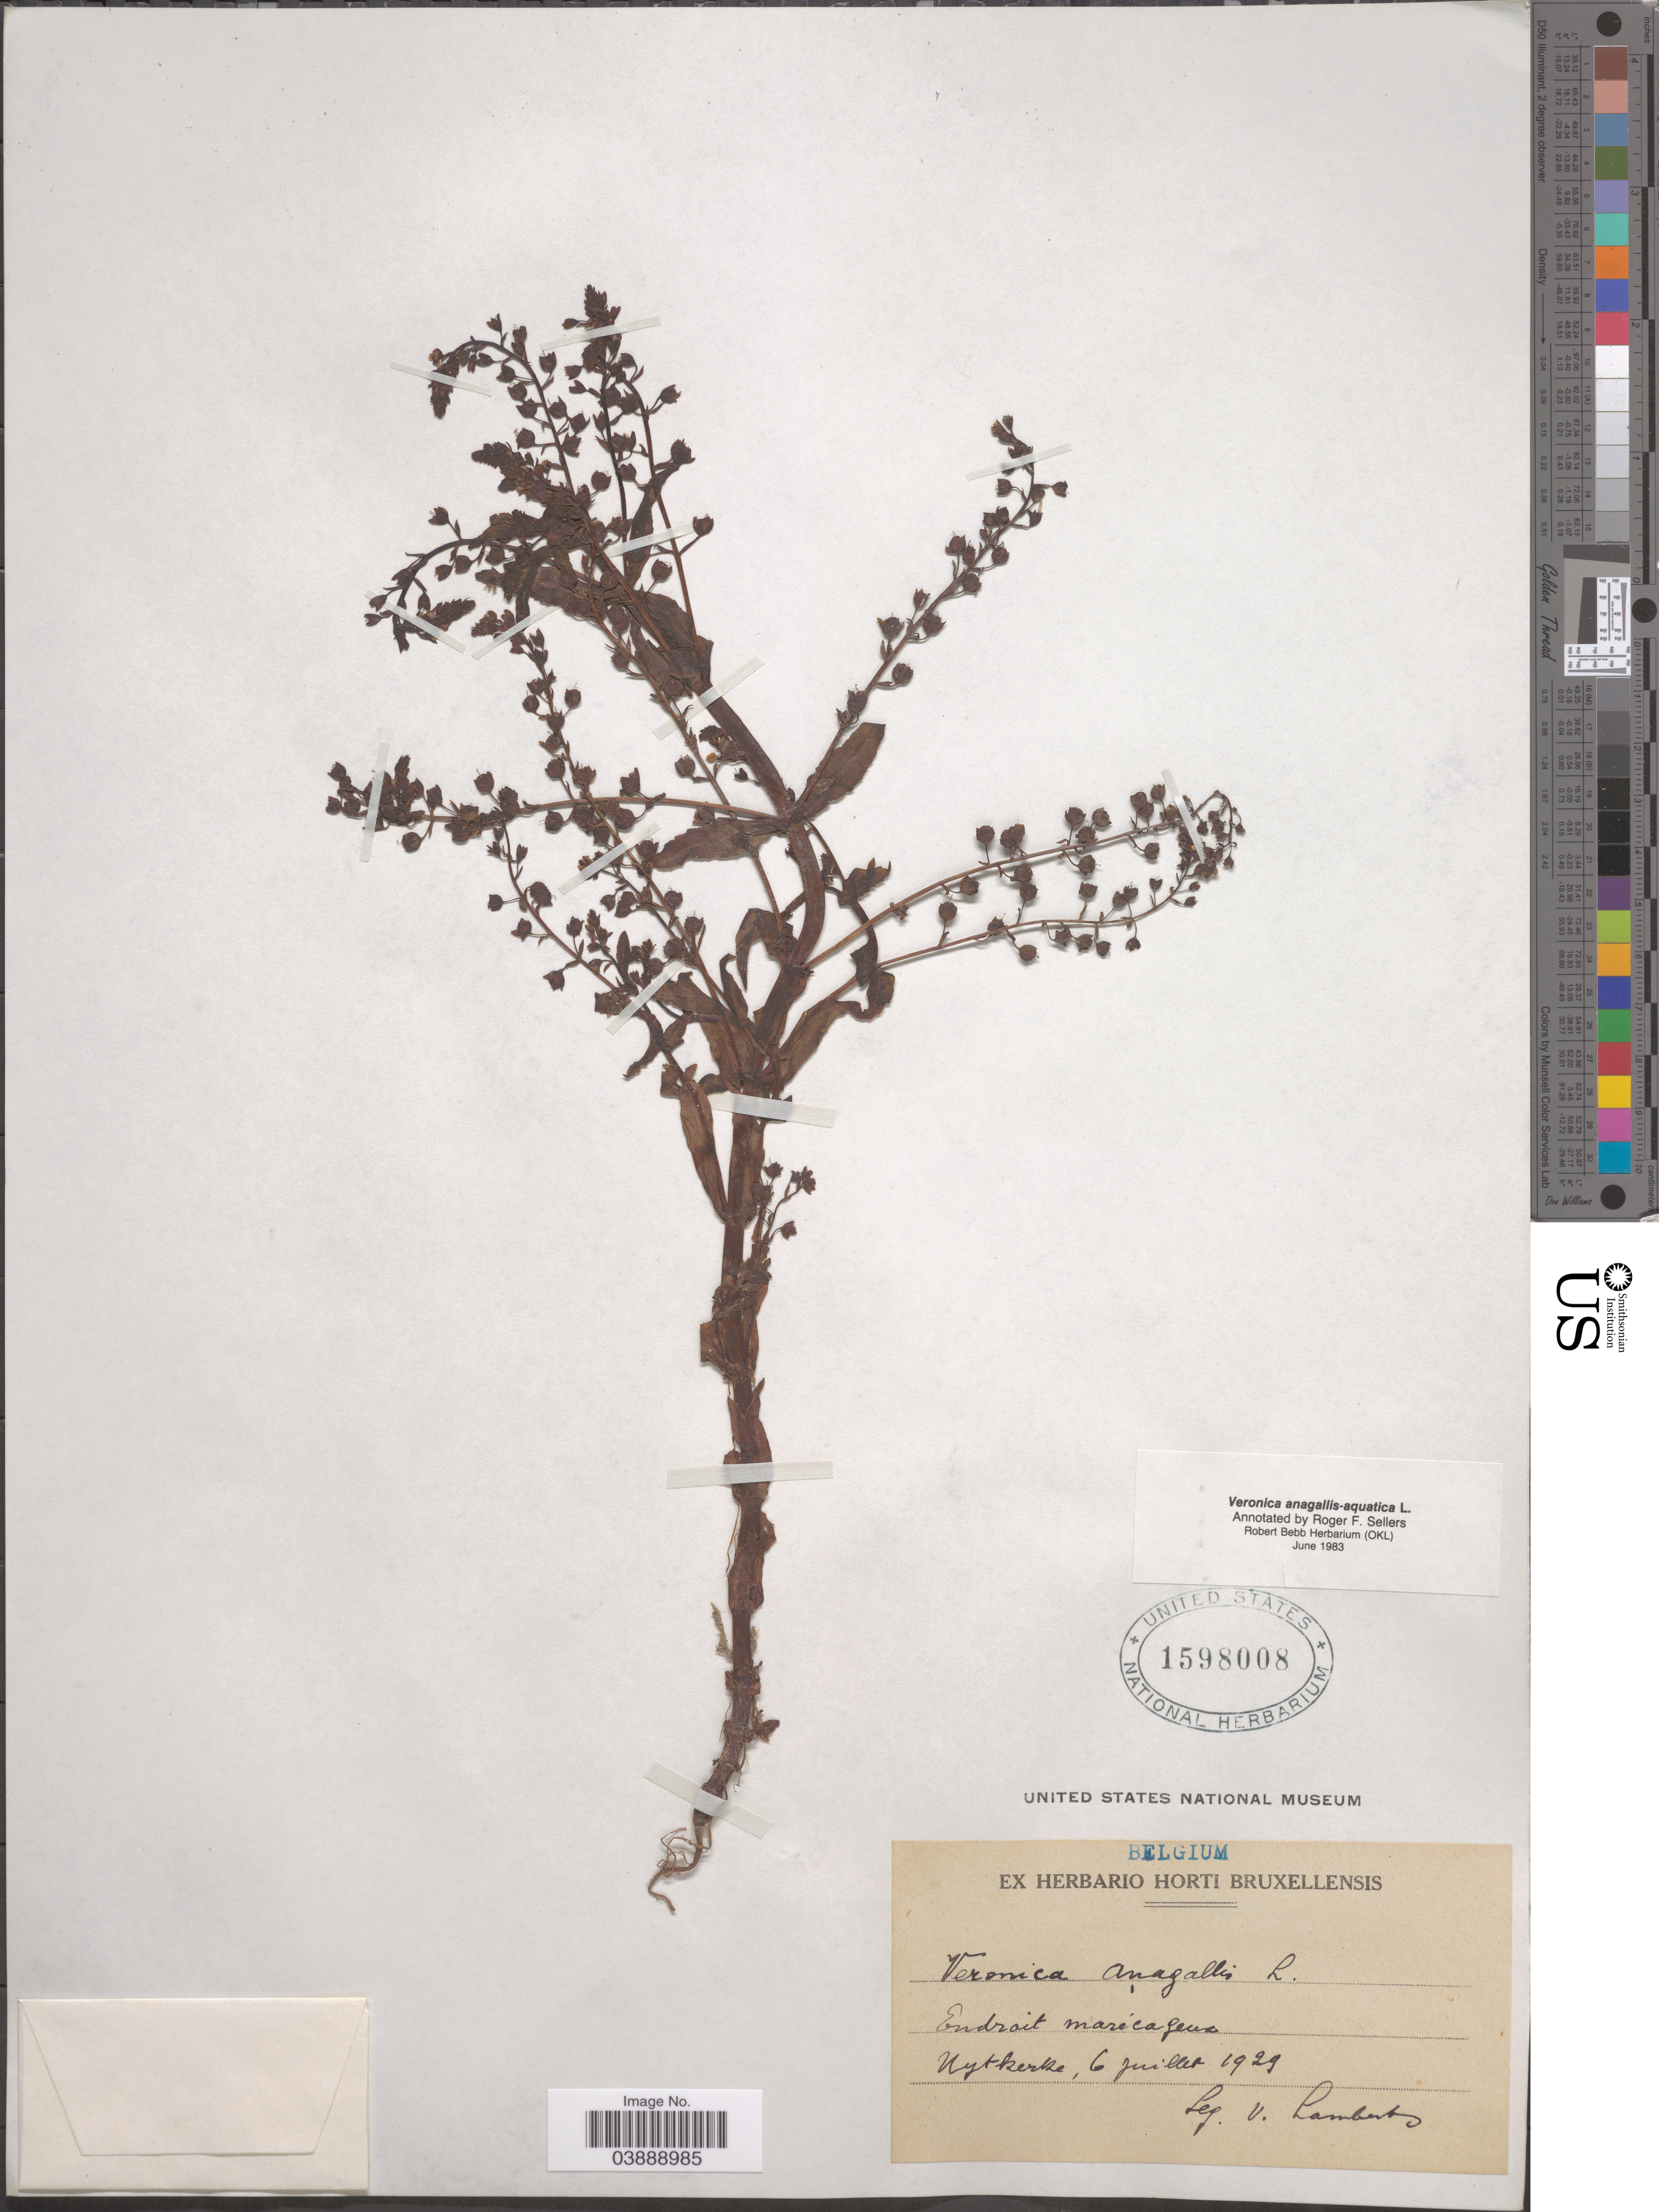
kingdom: Plantae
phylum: Tracheophyta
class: Magnoliopsida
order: Lamiales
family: Plantaginaceae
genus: Veronica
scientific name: Veronica anagallis-aquatica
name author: L.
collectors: V. Lambert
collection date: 1929-07-06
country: Belgium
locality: Belgium. Uytkerke.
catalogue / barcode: US 1598008